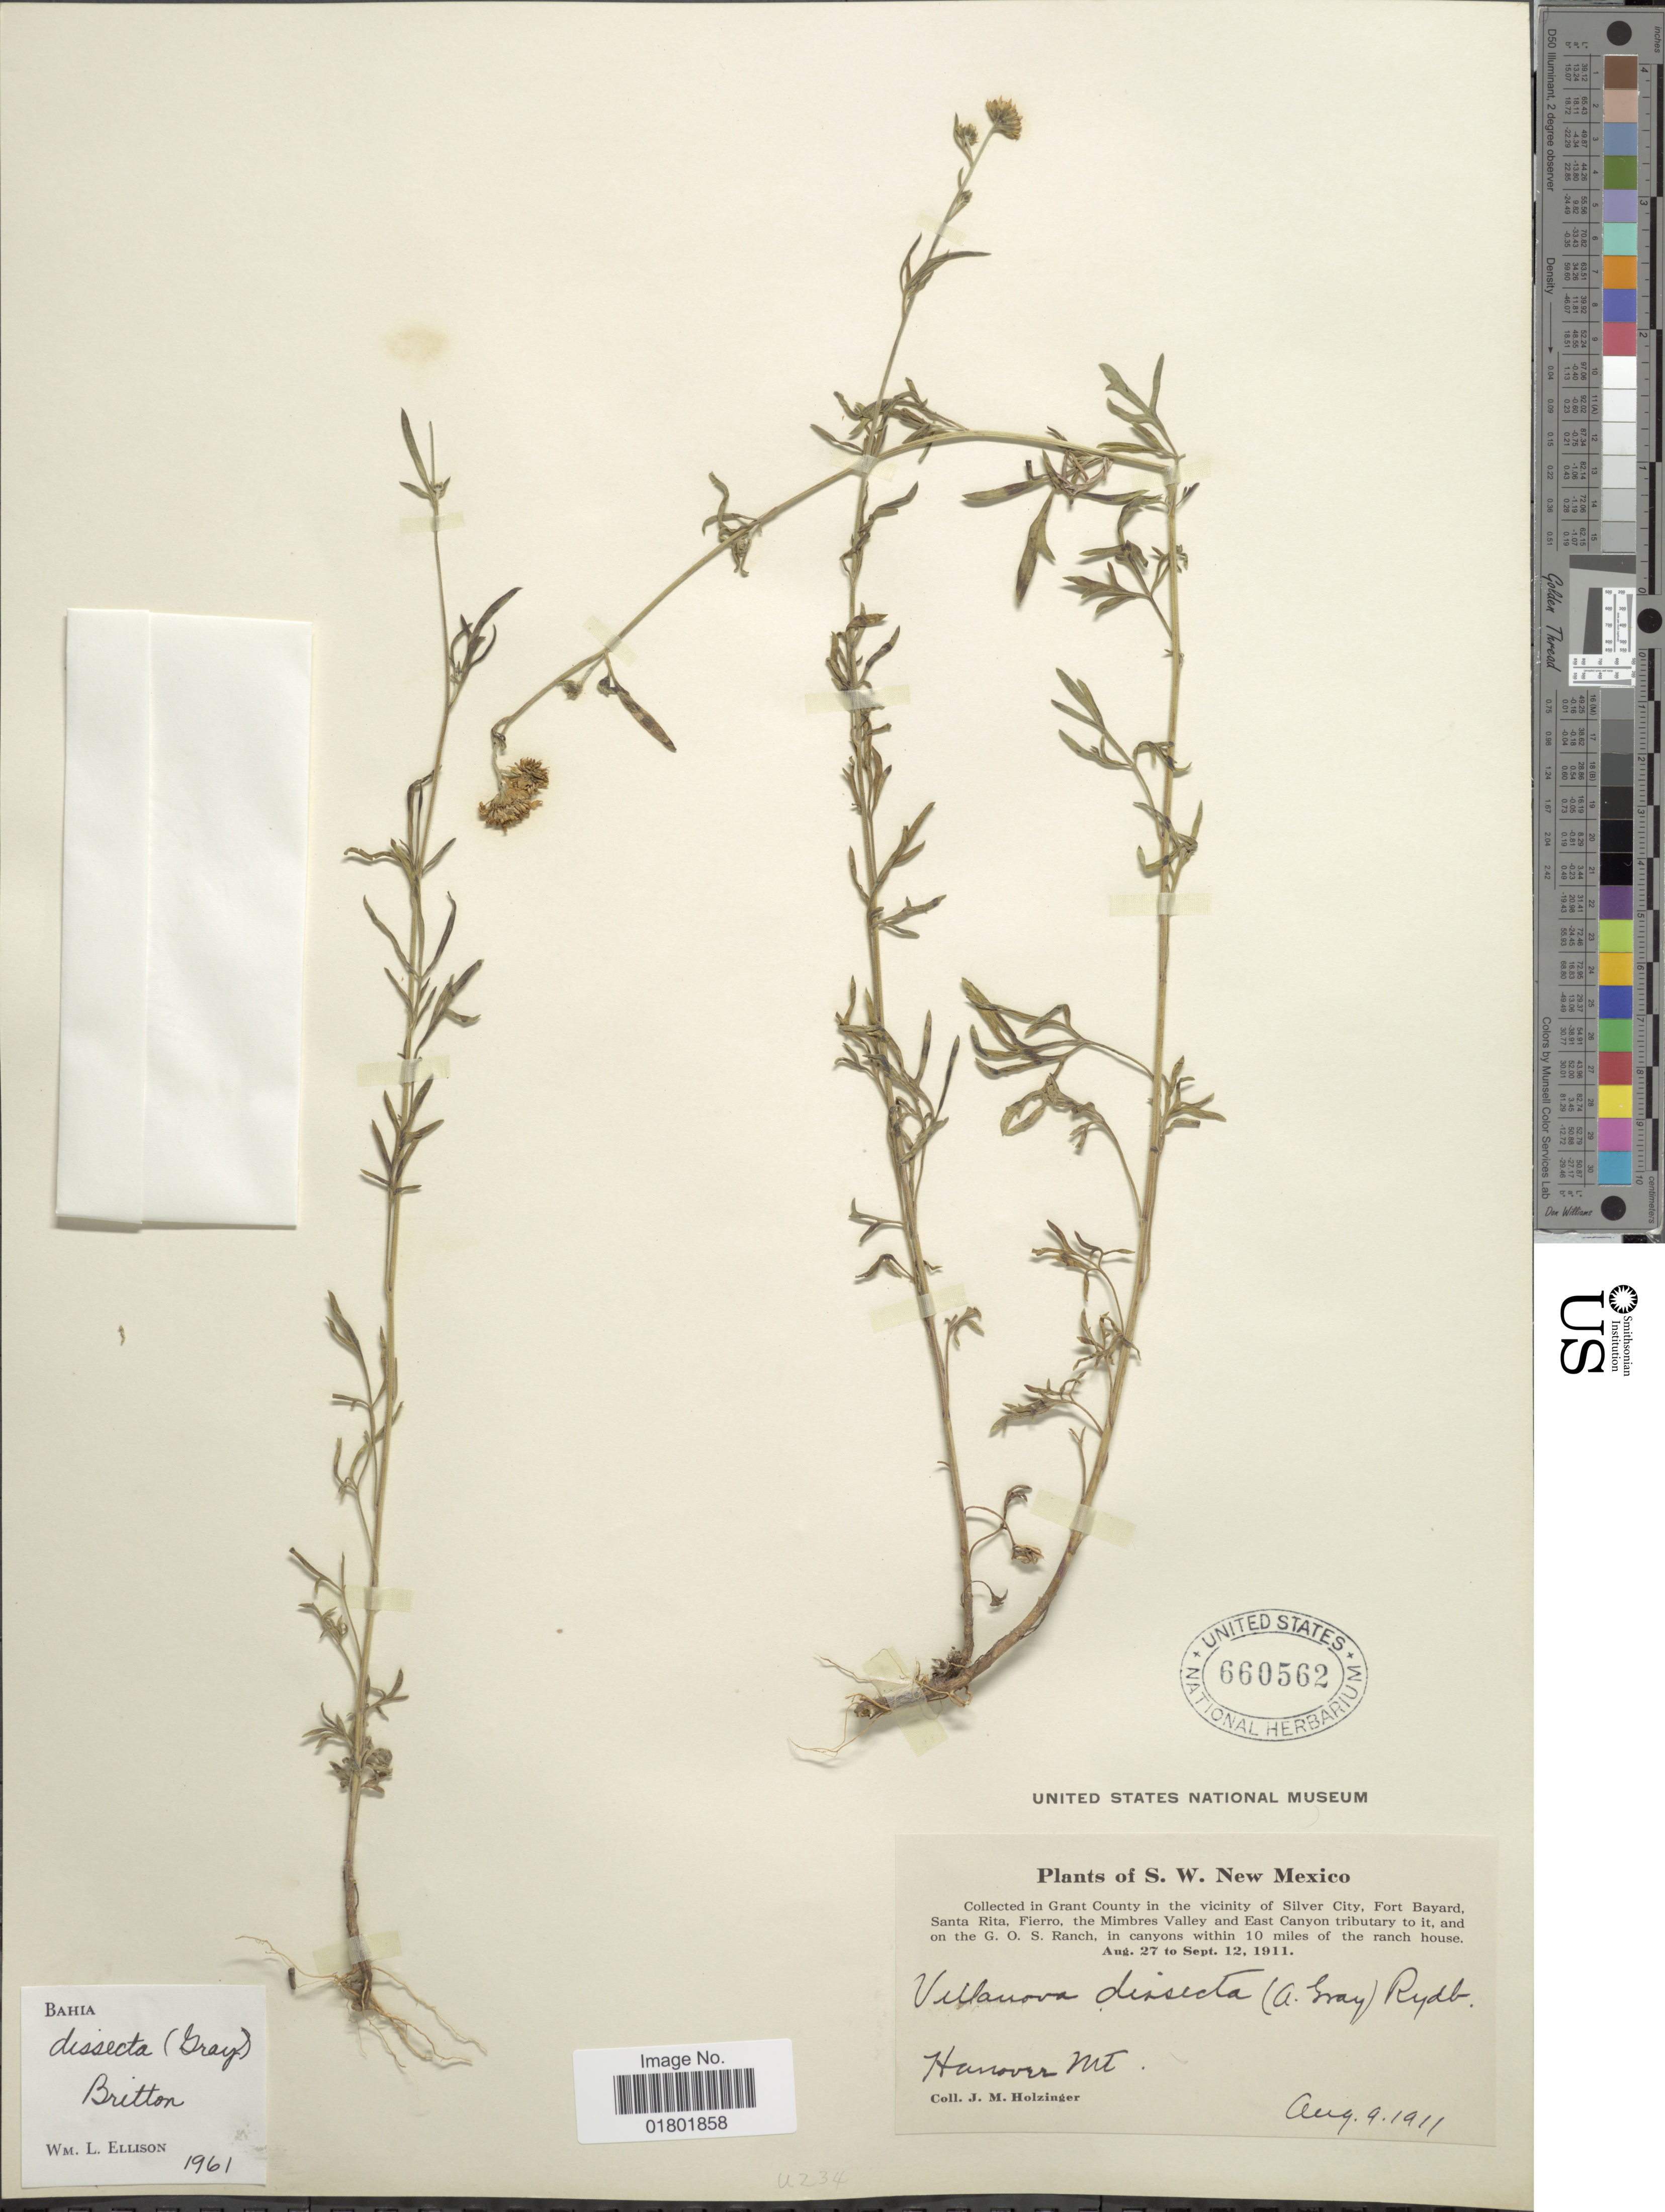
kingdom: Plantae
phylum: Tracheophyta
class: Magnoliopsida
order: Asterales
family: Asteraceae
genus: Bahia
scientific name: Bahia dissecta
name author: (A. Gray) Britton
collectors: J. M. Holzinger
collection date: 1911-08-09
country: United States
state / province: New Mexico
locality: S. W. New Mexico, Grant County in the vicinity of Silver City, Fort Bayard, Santa Rita, Fierro, the Mimbres Valley and East Canyon tributary to it, and on the G. O. S. Ranch, in canyons within 10 miles of the ranch house, Hanover mt.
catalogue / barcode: US 660562